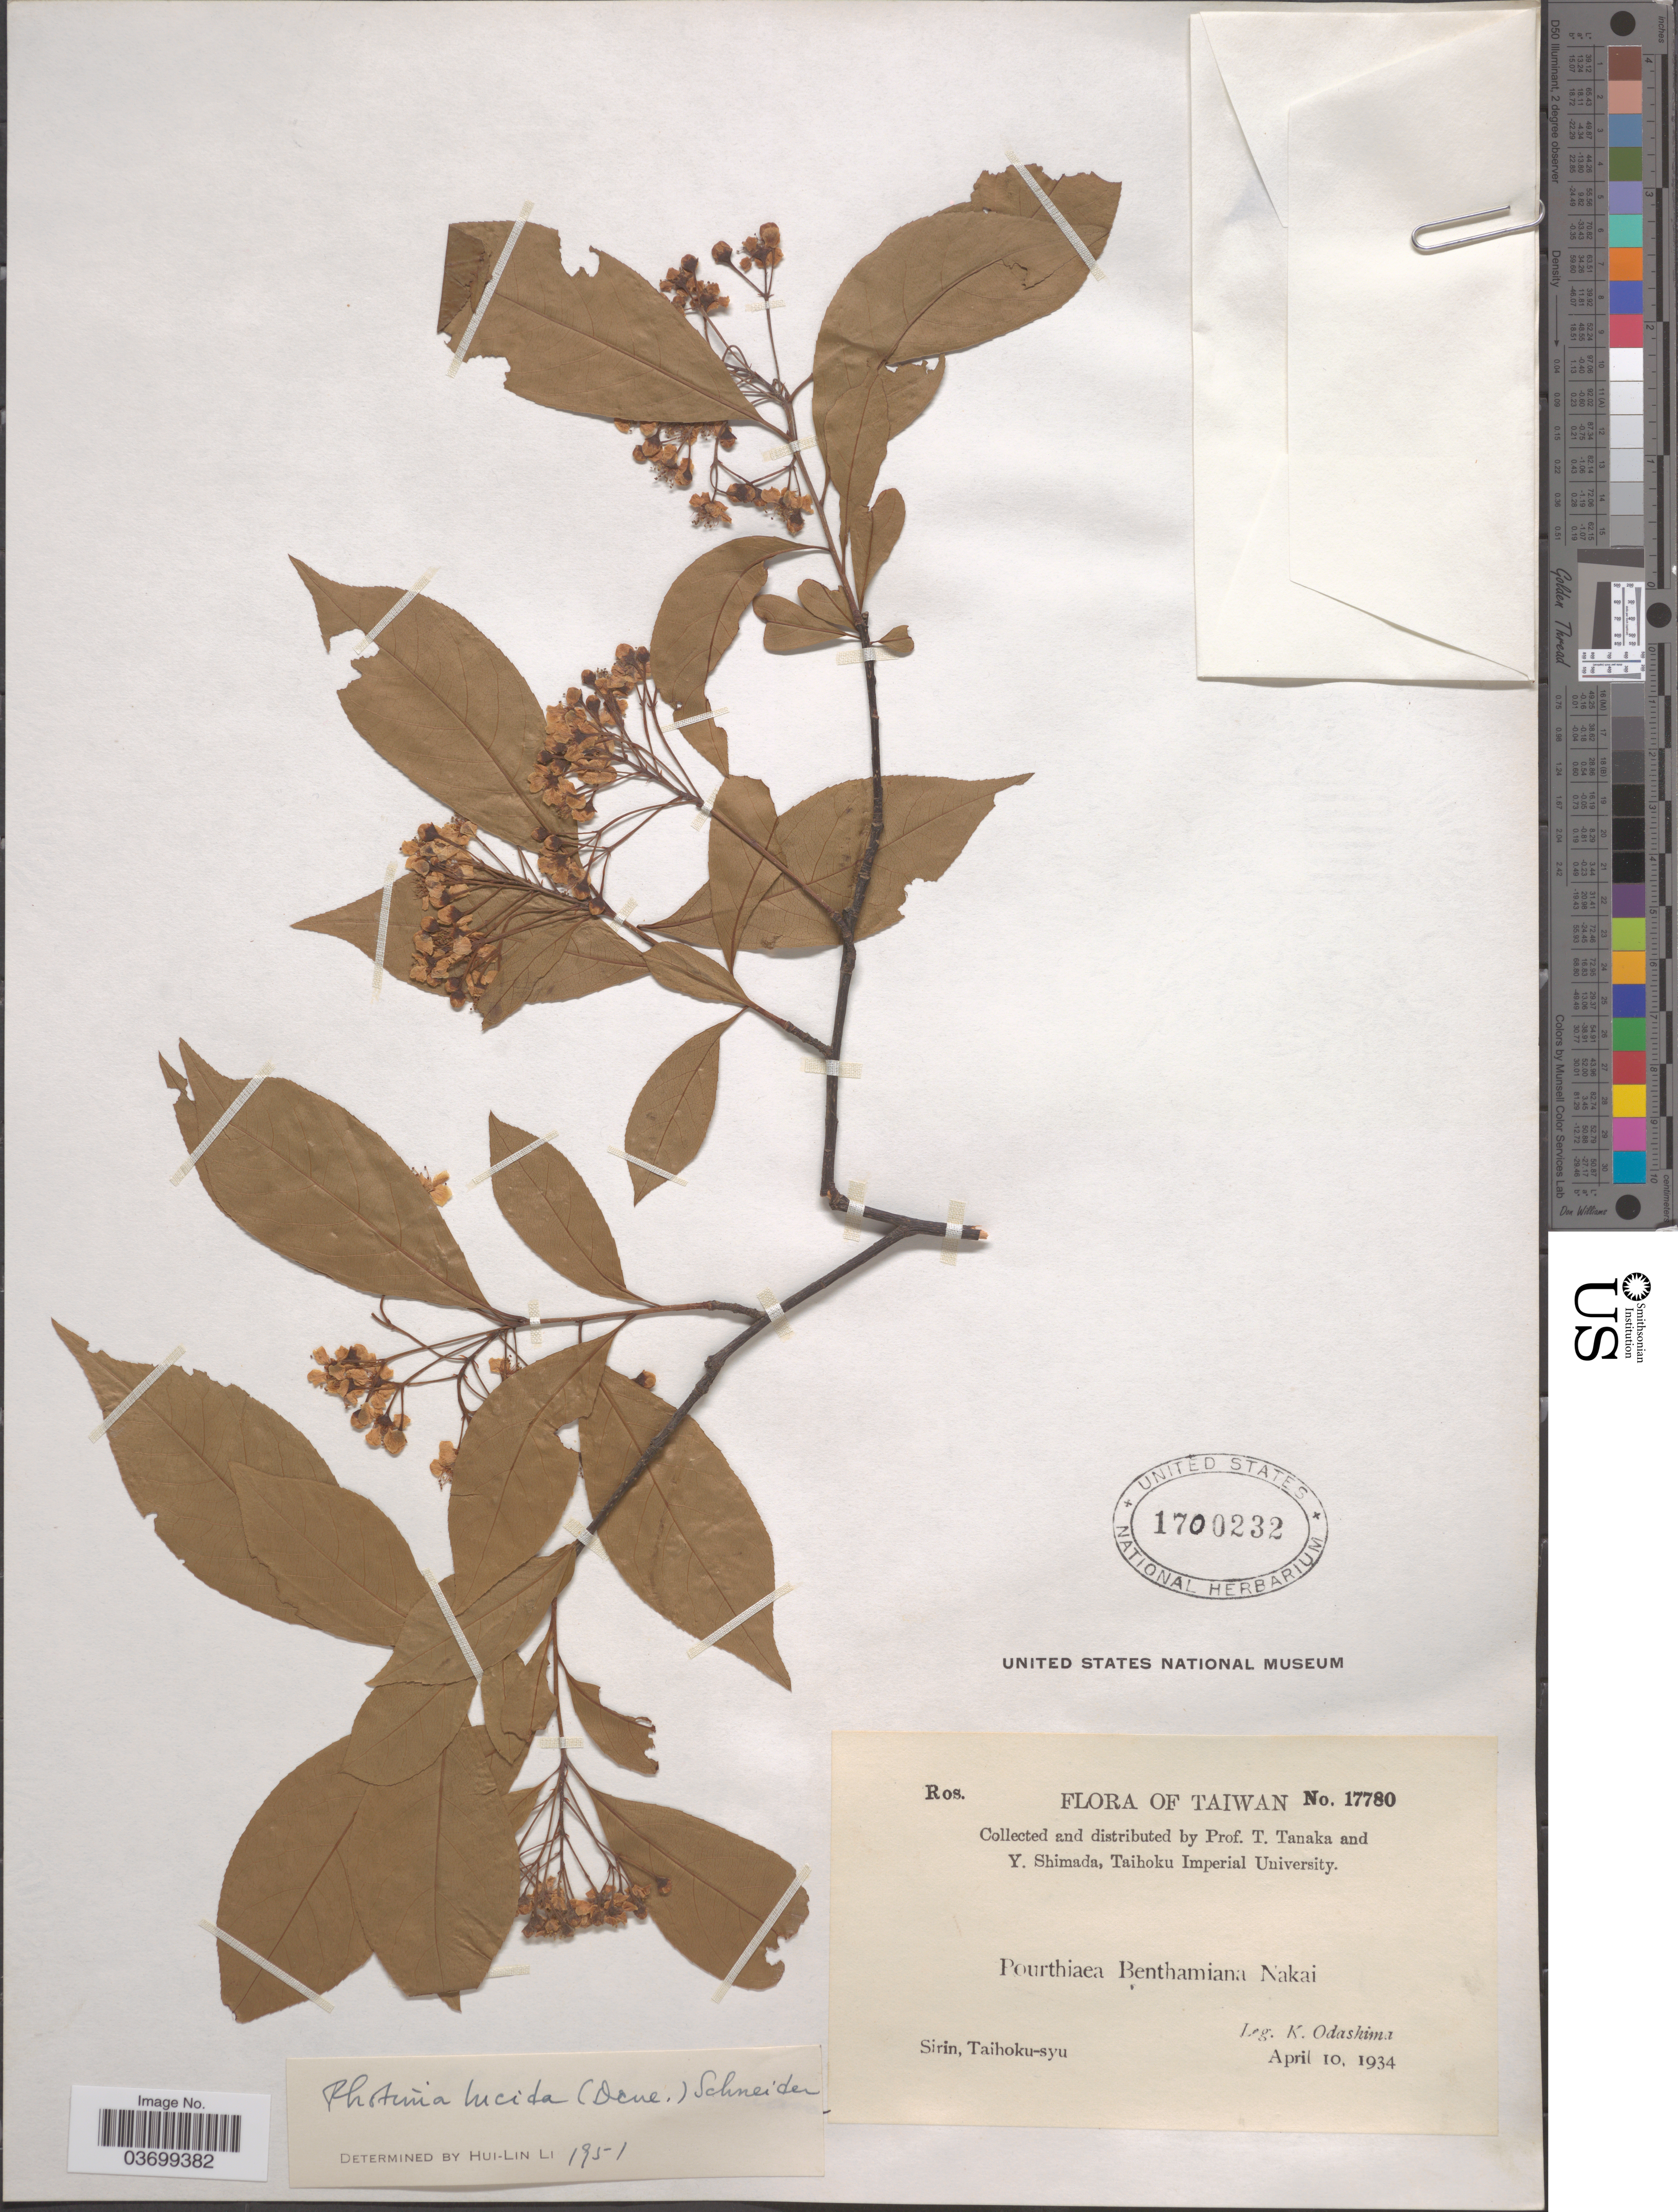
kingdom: Plantae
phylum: Tracheophyta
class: Magnoliopsida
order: Rosales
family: Rosaceae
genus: Photinia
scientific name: Photinia benthamiana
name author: Hance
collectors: K. Odashima, T. Tanaka & Y. Shimada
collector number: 17780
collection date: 1934-04-10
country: Taiwan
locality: Sirin, Taihoku-syu.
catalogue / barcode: US 1700232